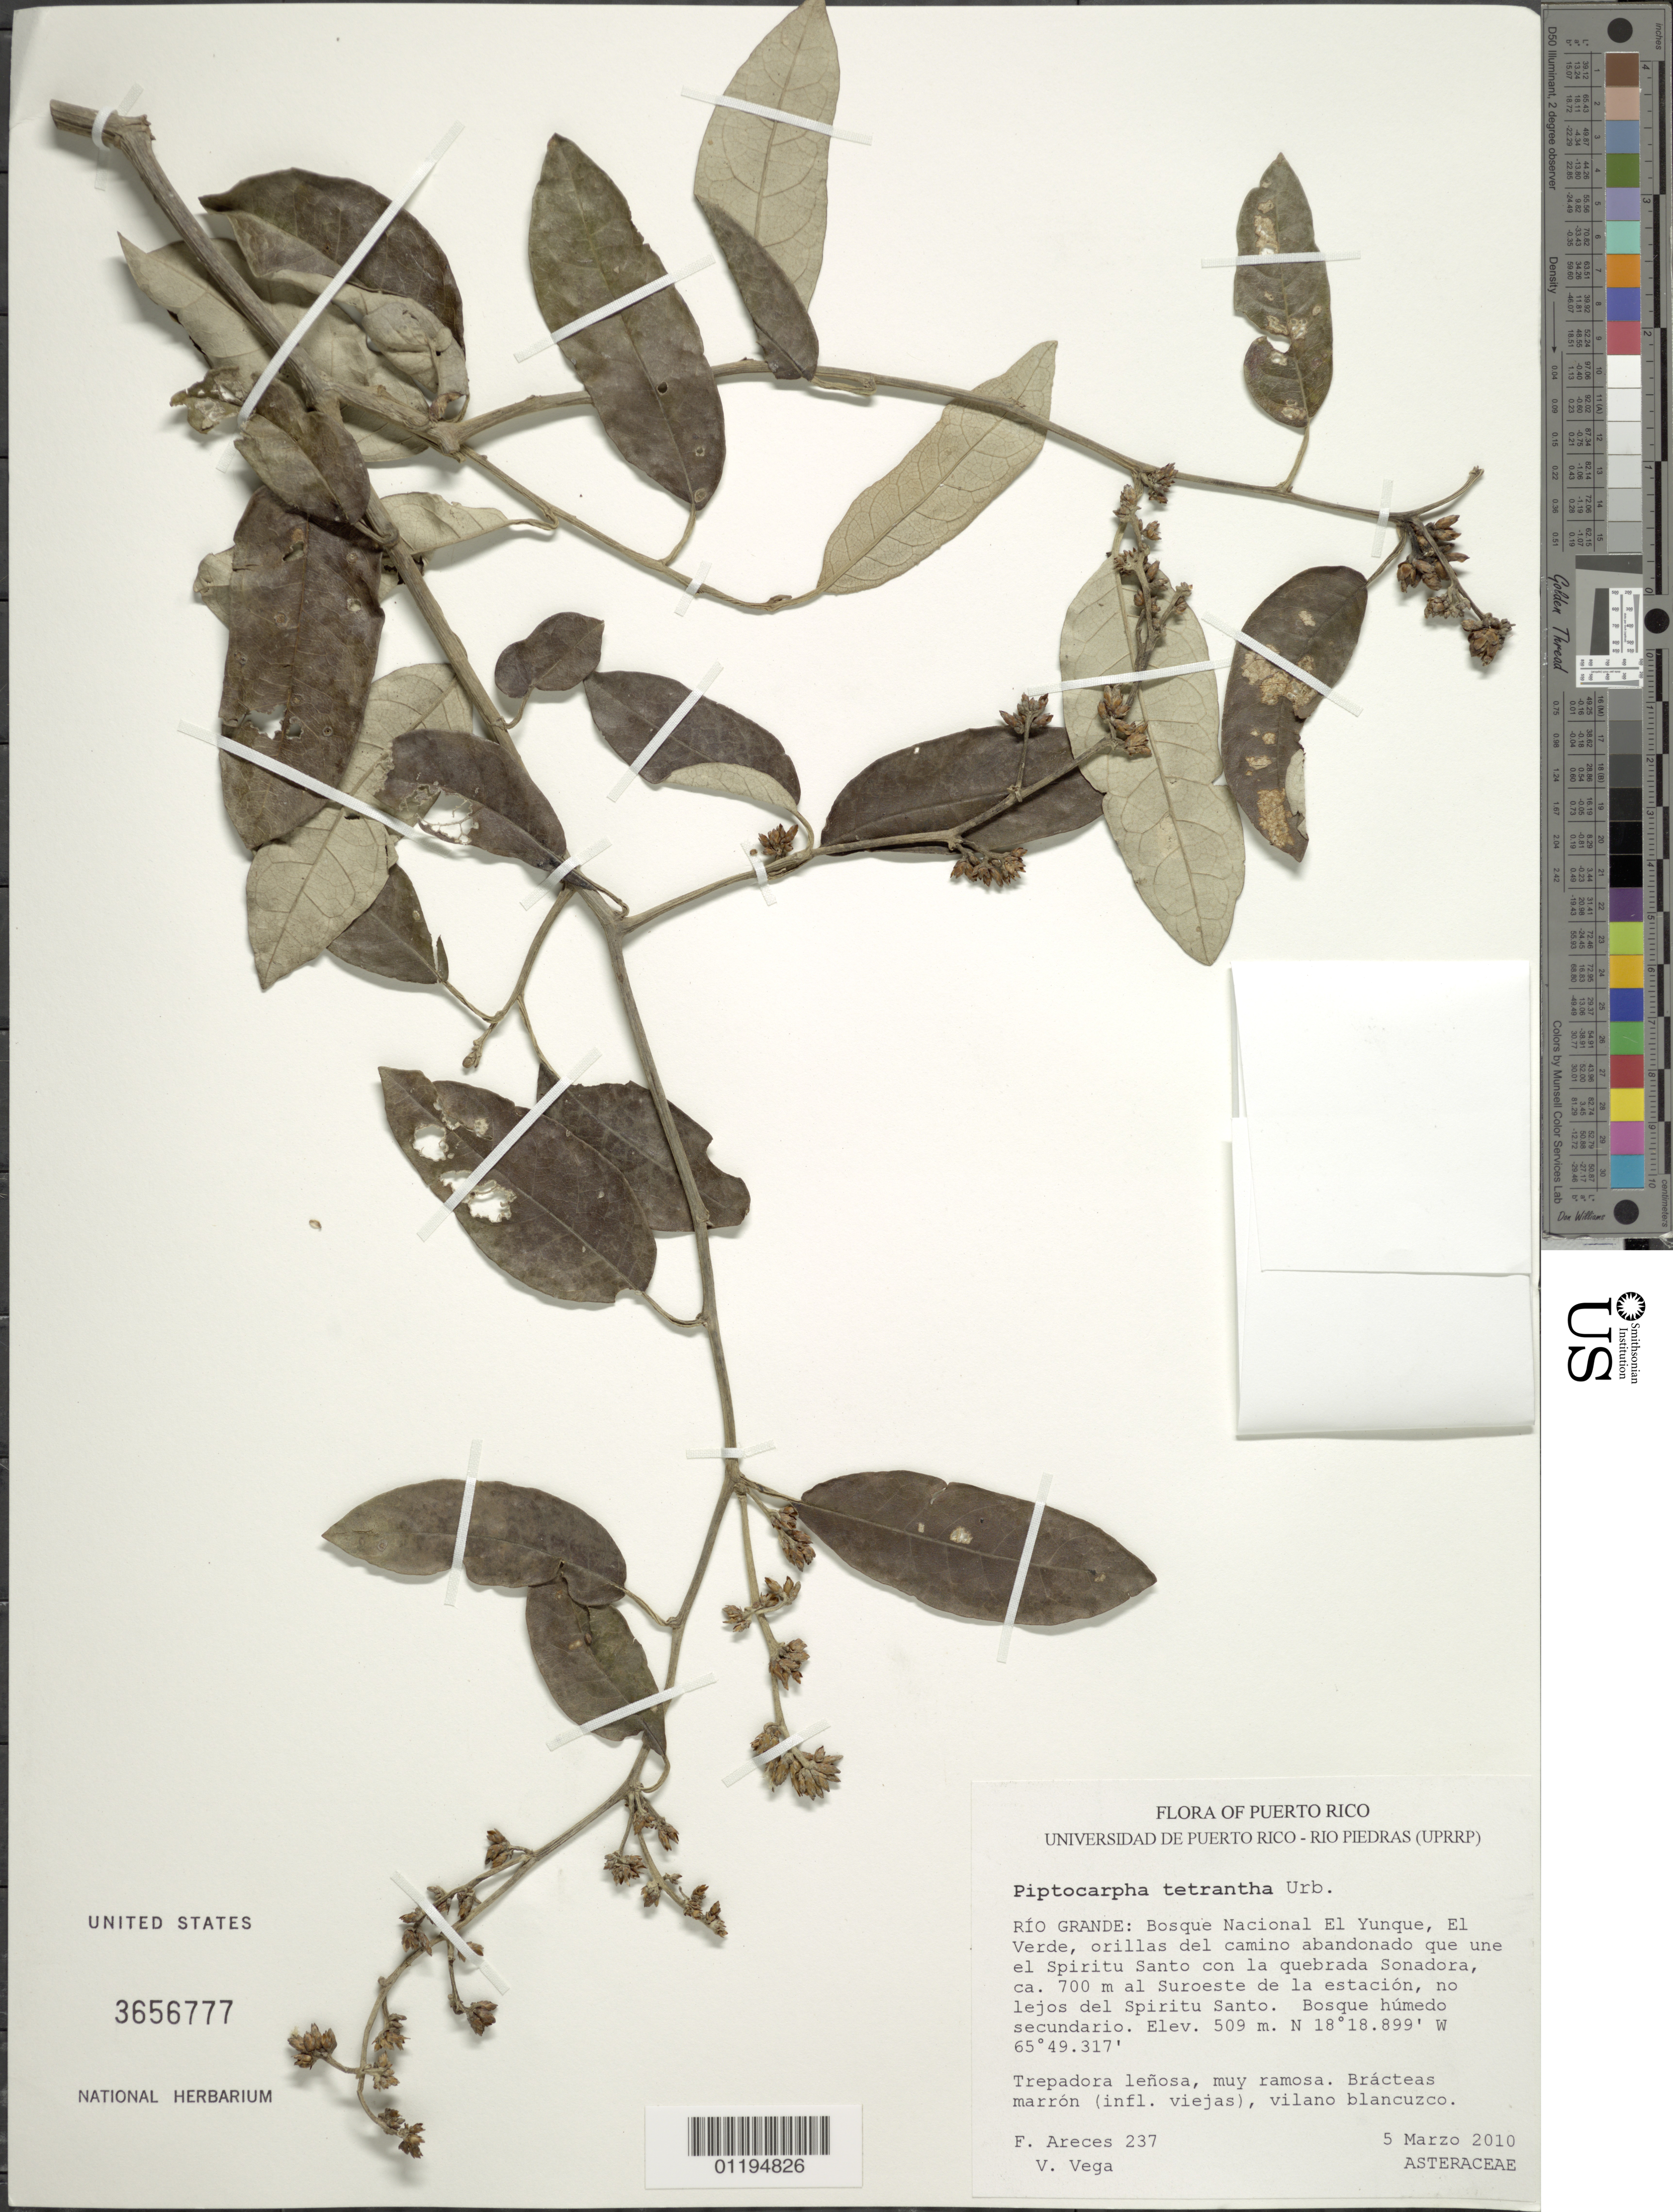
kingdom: Plantae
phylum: Tracheophyta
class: Magnoliopsida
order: Asterales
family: Asteraceae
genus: Piptocarpha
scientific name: Piptocarpha tetrantha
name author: Urb.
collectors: F. Areces Berazaín & V. Vega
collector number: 237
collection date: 2010-03-05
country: Puerto Rico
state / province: Río Grande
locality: El Yunque about 700m SE of the station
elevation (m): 509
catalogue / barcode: US 3656777